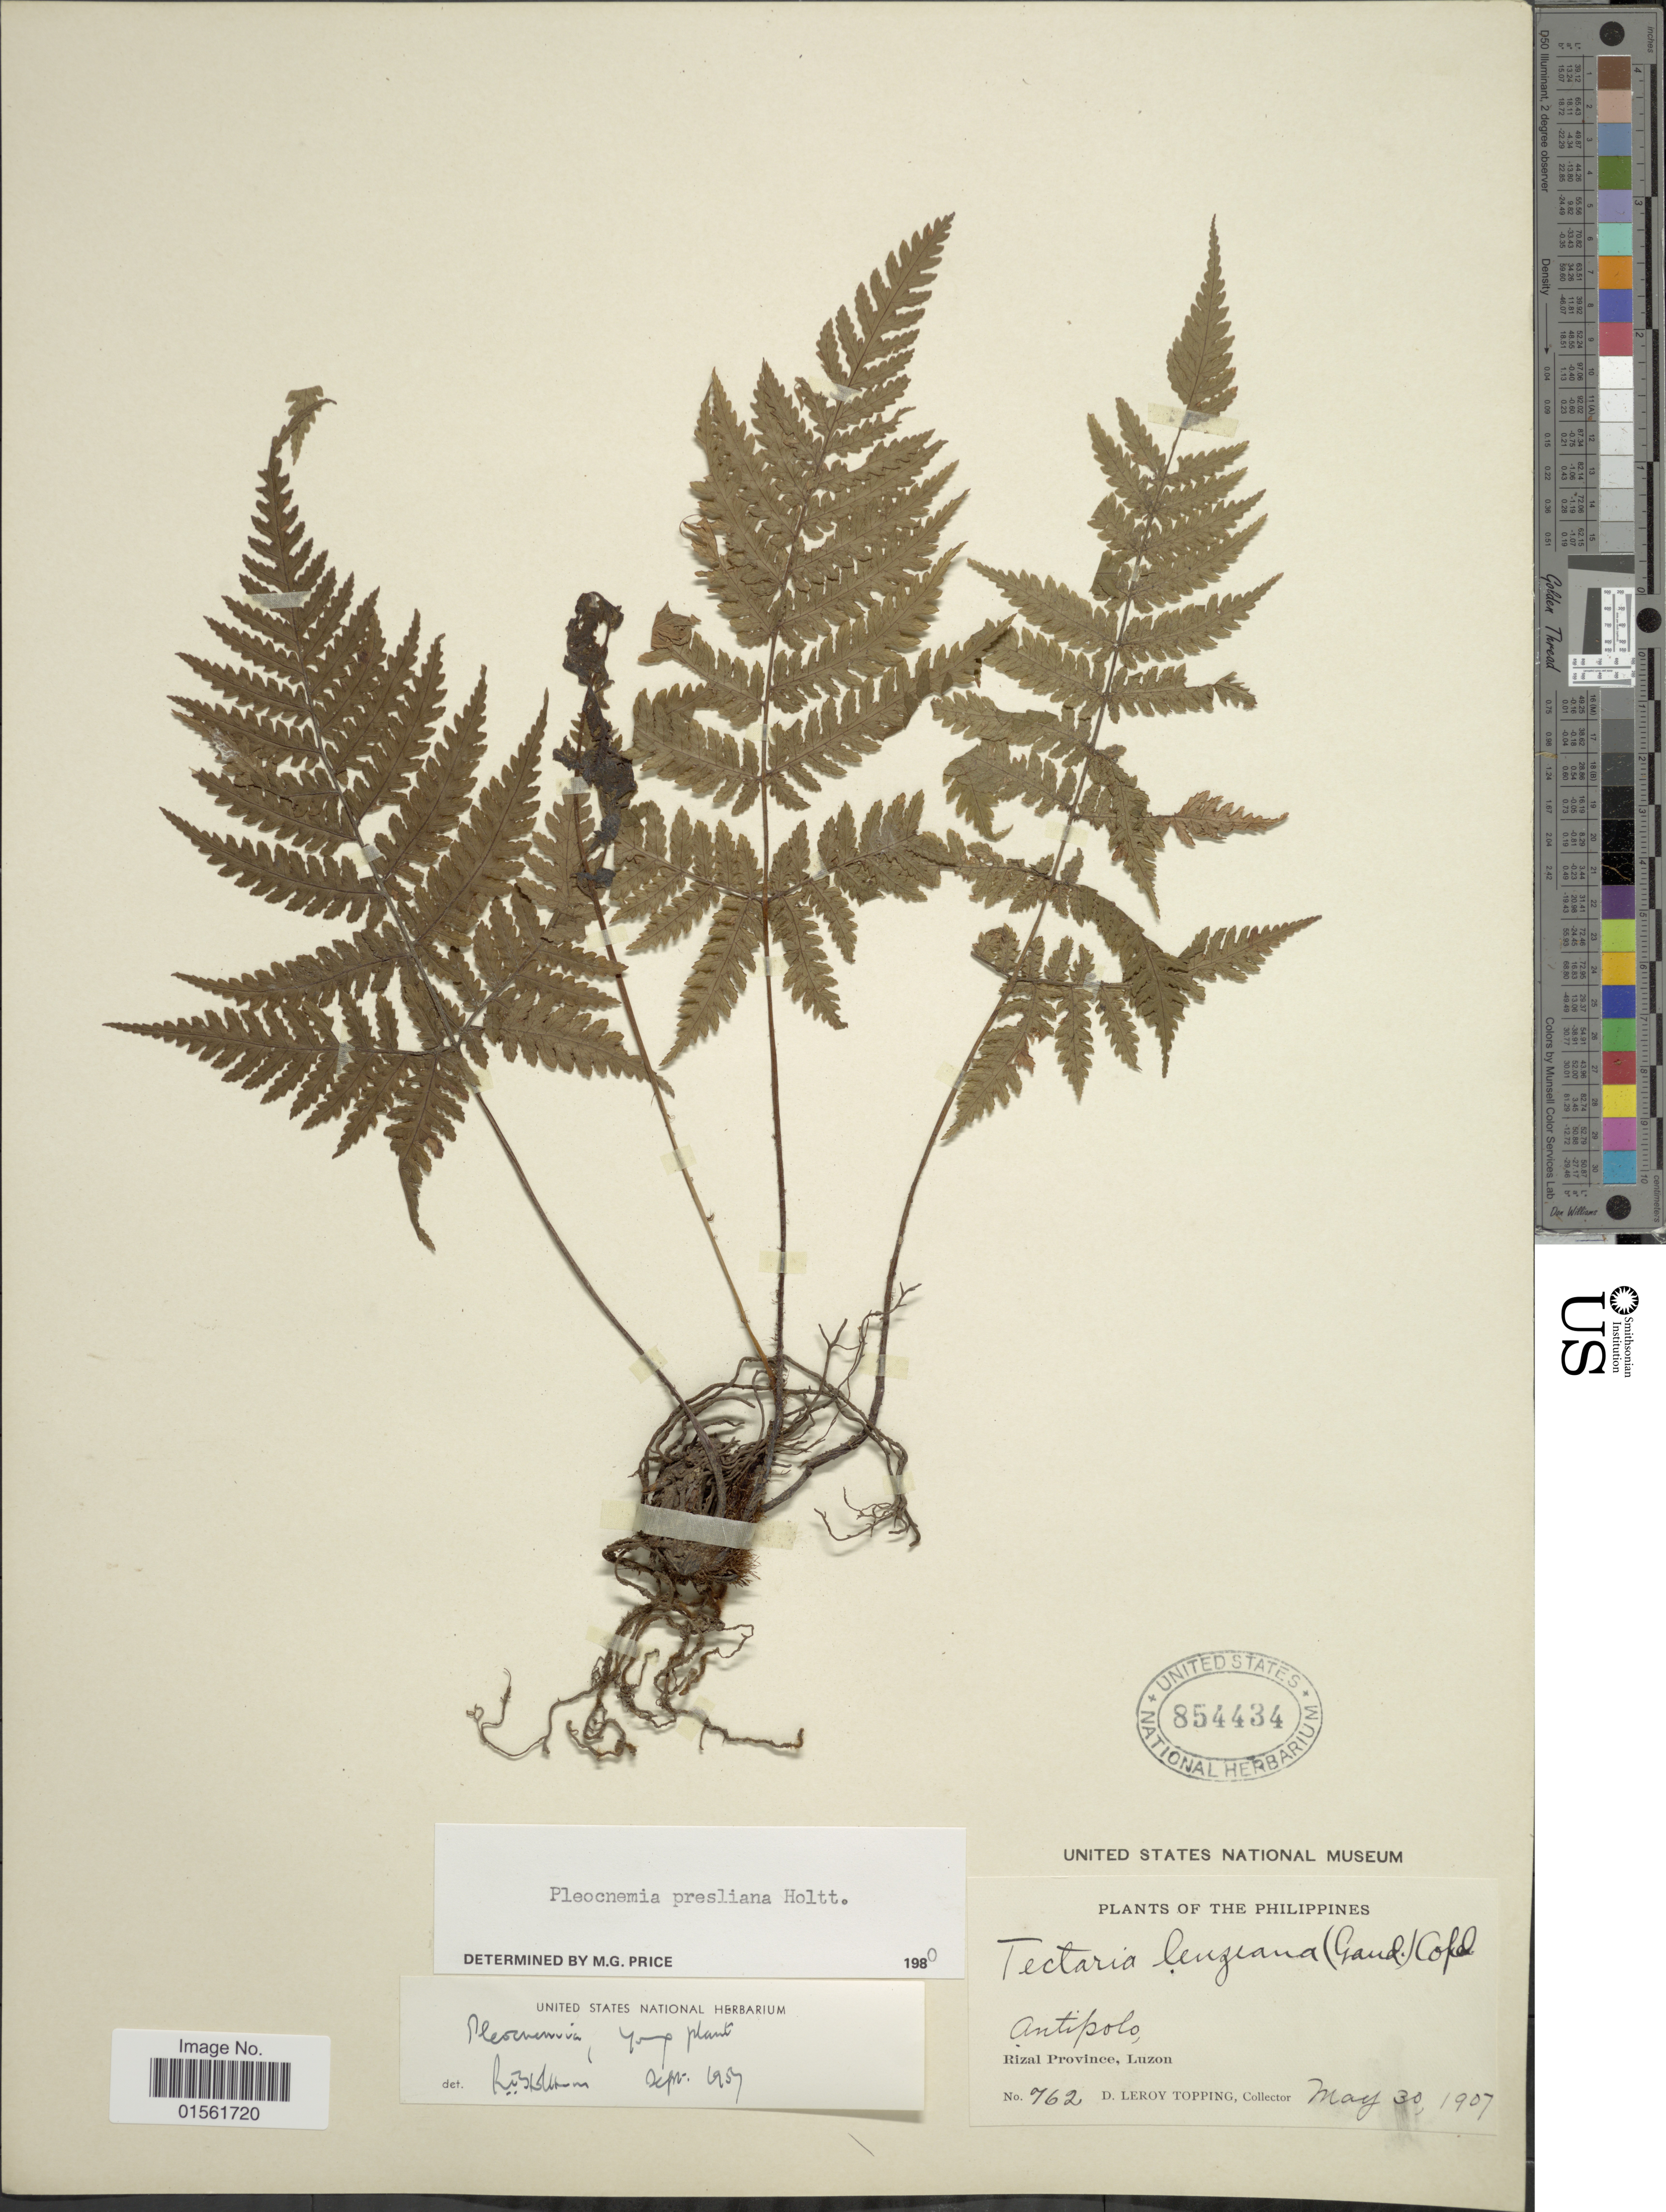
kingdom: Plantae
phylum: Tracheophyta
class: Polypodiopsida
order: Polypodiales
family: Dryopteridaceae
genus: Pleocnemia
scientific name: Pleocnemia presliana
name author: Holttum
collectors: D. L. Topping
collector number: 762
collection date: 1907-05-30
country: Philippines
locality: Antipolo, Rizal Province, Luzon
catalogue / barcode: US 854434